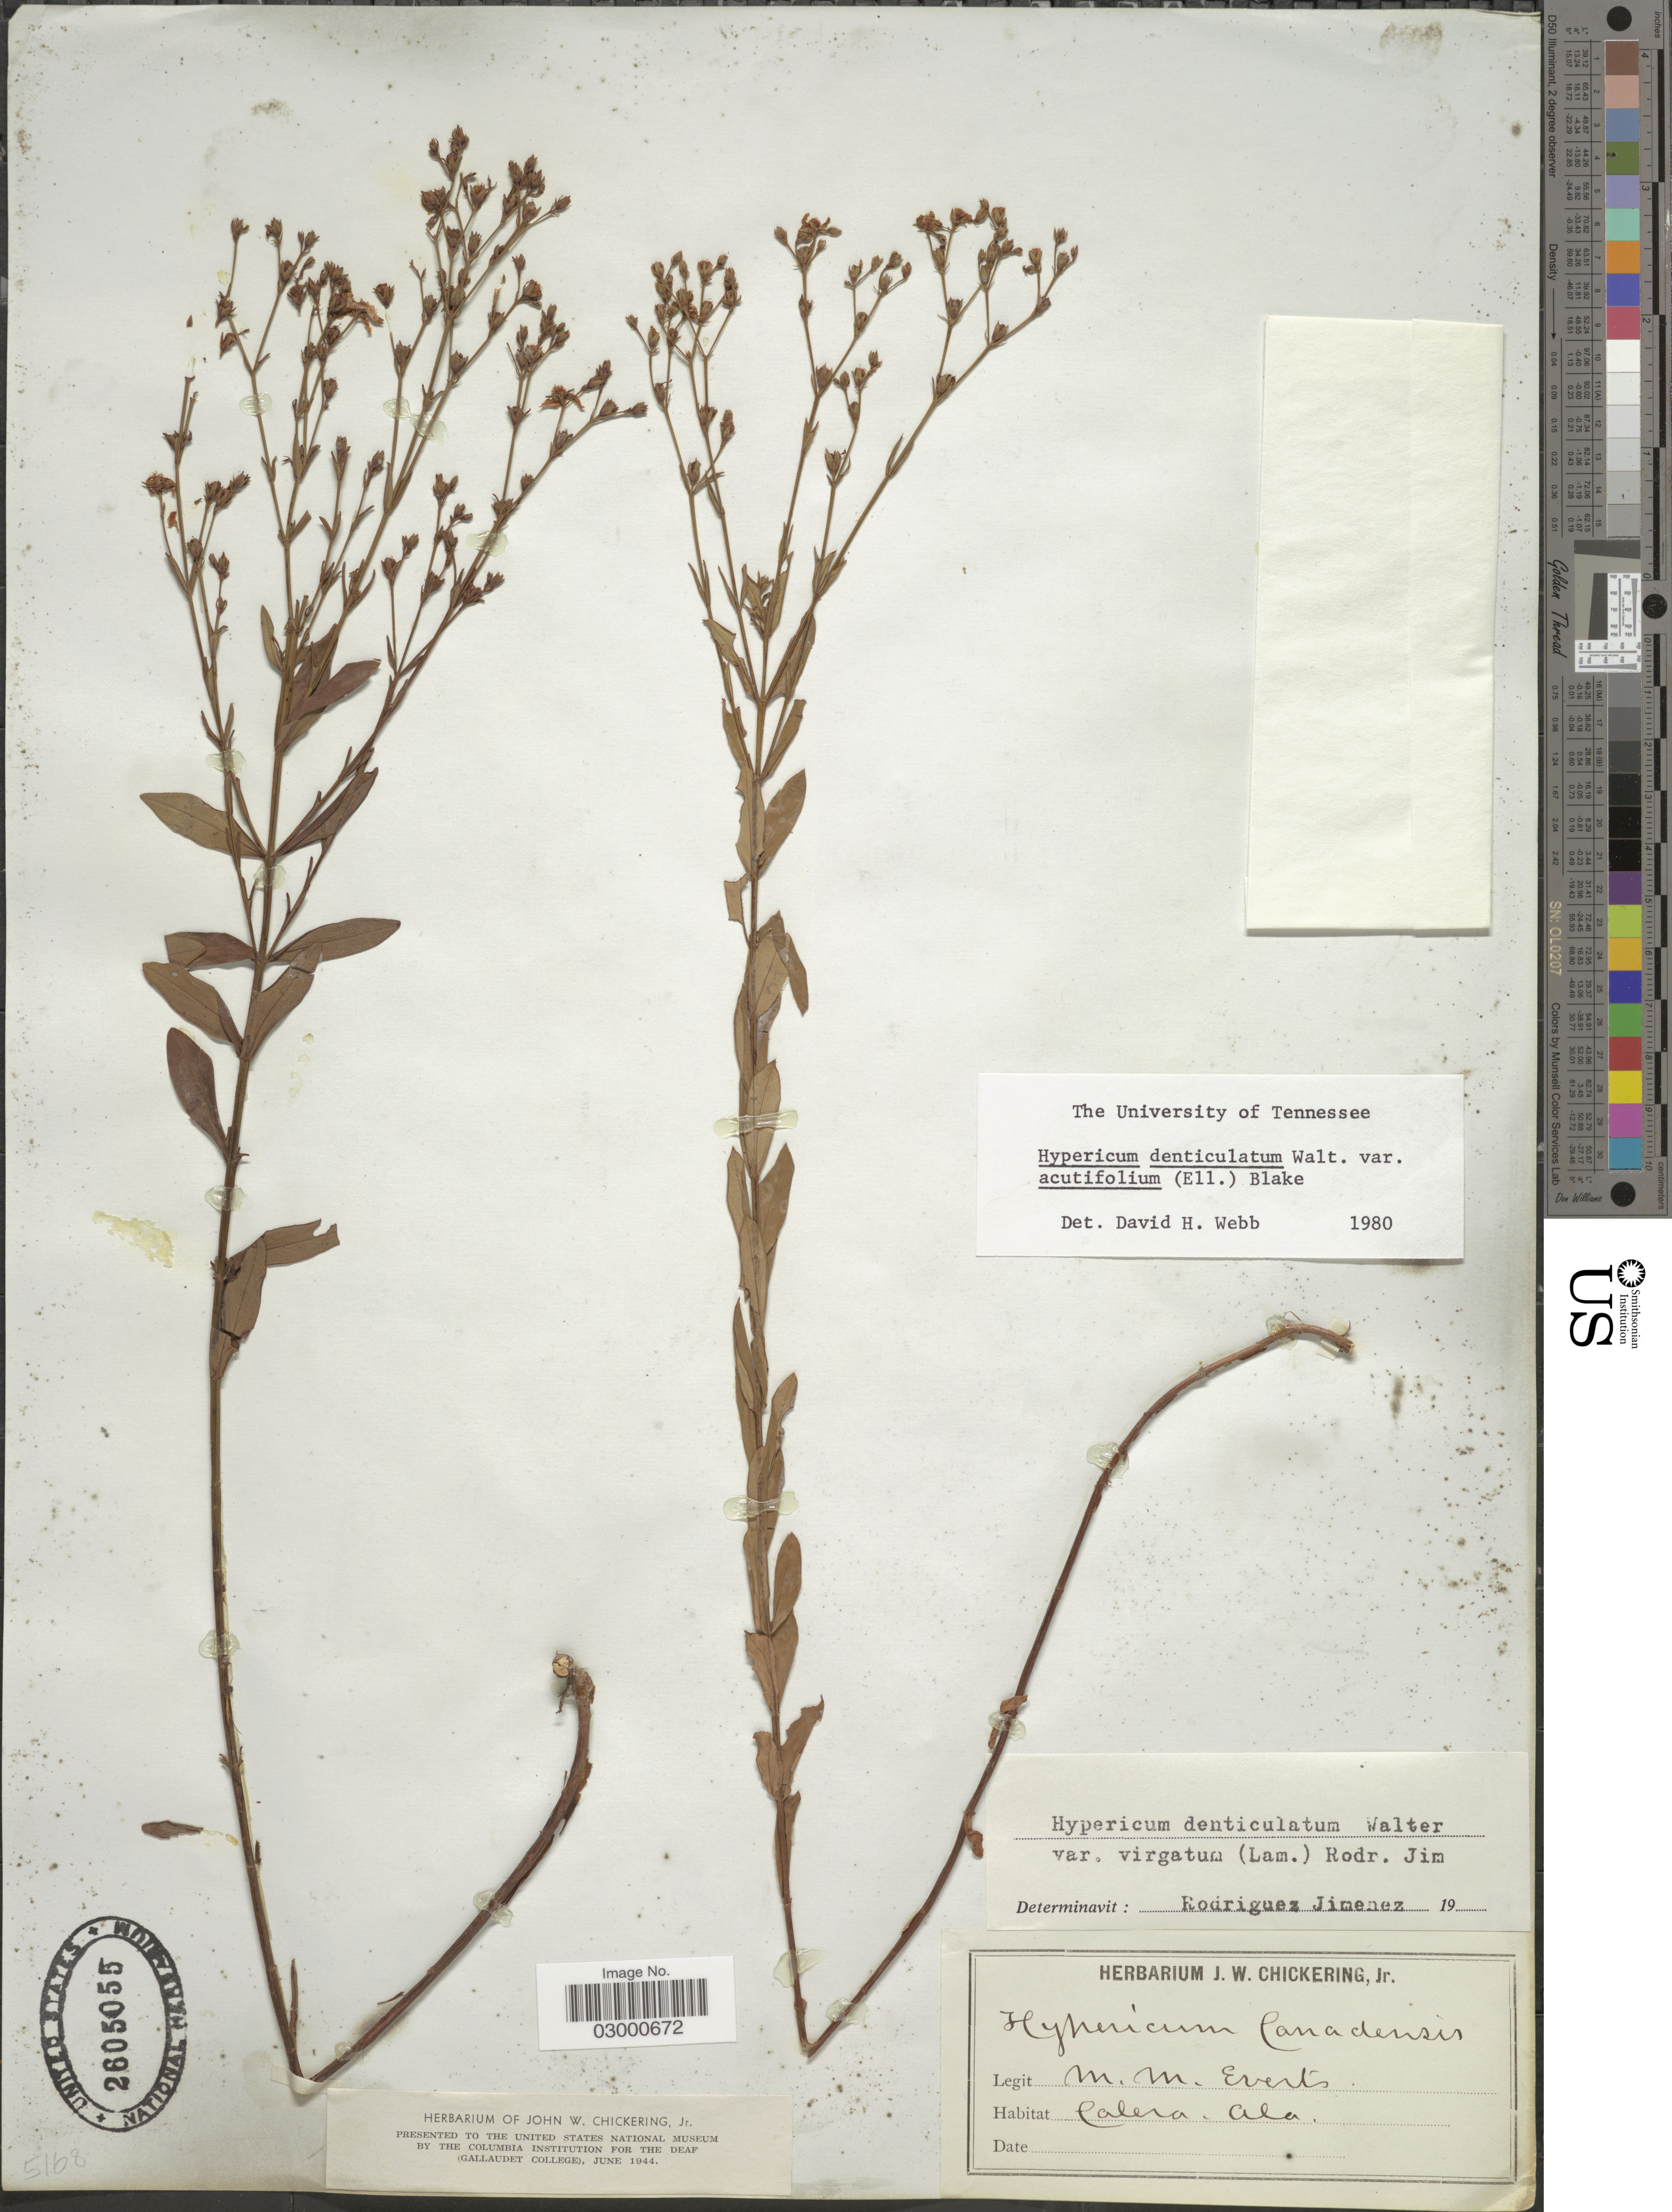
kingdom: Plantae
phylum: Tracheophyta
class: Magnoliopsida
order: Malpighiales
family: Hypericaceae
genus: Hypericum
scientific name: Hypericum denticulatum var. acutifolium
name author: (Elliott) N. Robson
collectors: M. Everts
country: United States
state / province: Alabama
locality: Calera.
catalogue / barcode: US 2605055